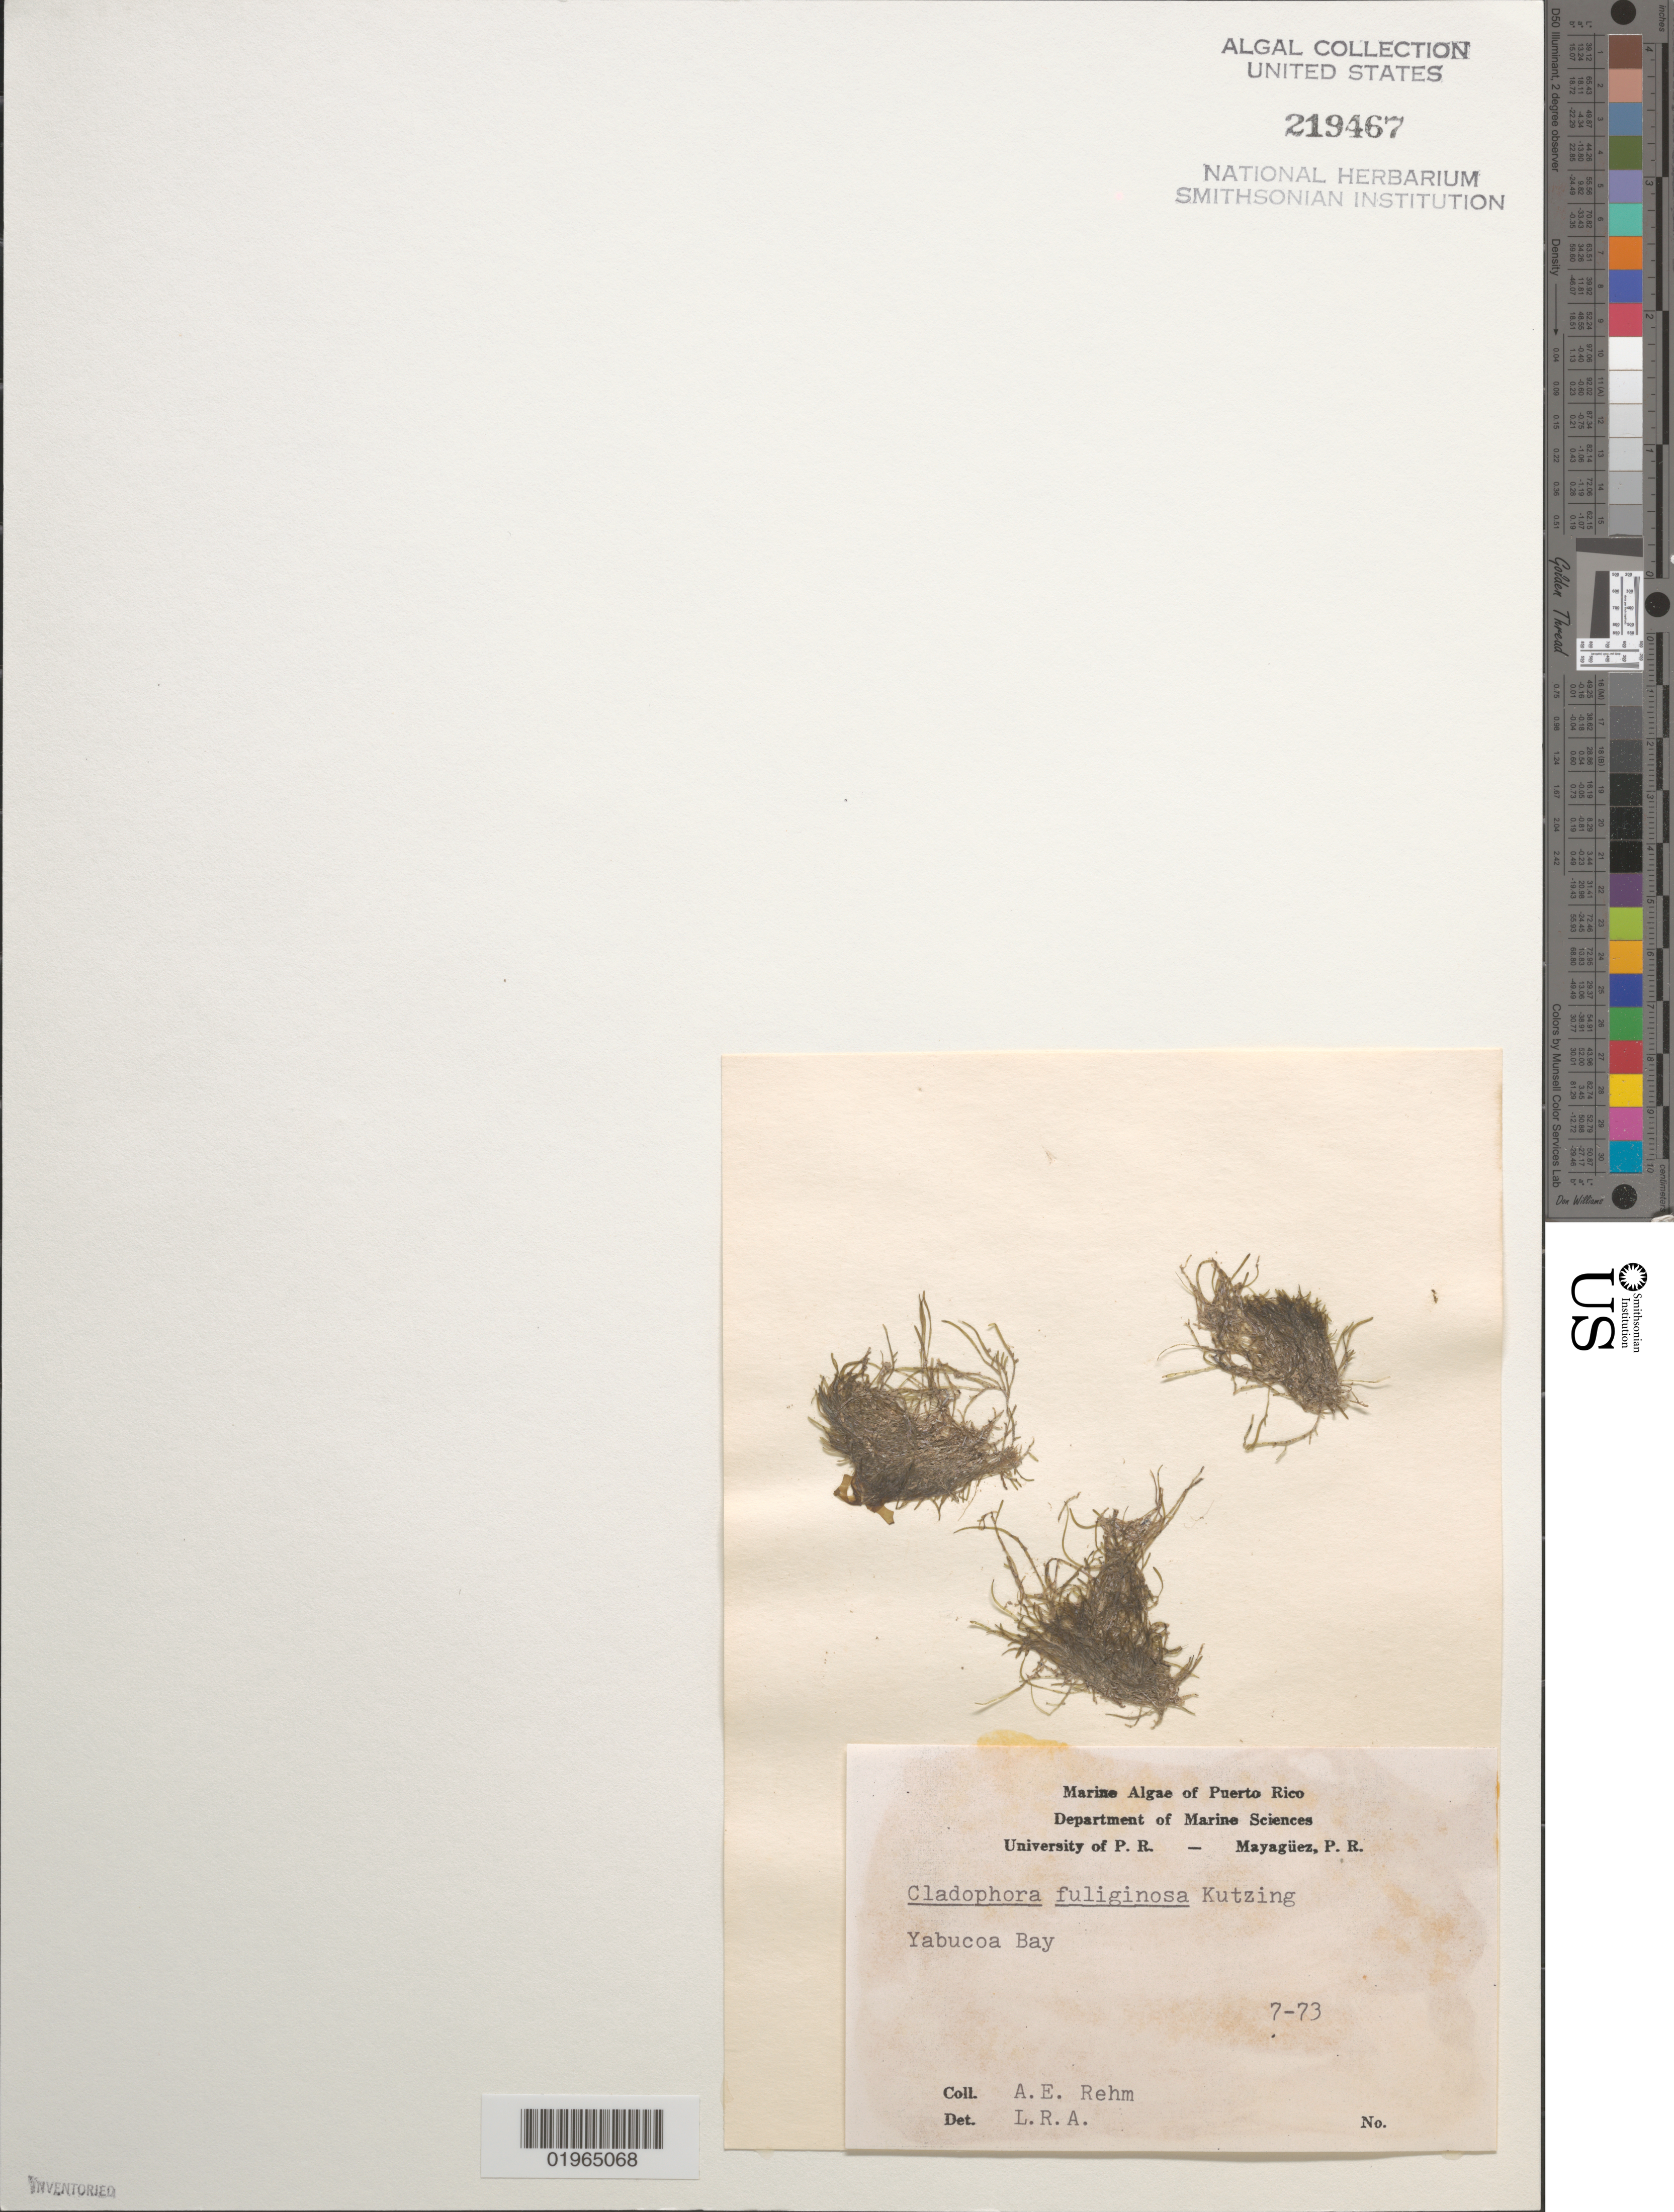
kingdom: Plantae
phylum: Chlorophyta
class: Ulvophyceae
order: Cladophorales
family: Cladophoraceae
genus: Cladophora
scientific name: Cladophora fuliginosa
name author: Kütz.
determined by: Rehm, A. E.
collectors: L. Almodovar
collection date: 1973-07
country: Puerto Rico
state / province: Yabucoa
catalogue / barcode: US 219467